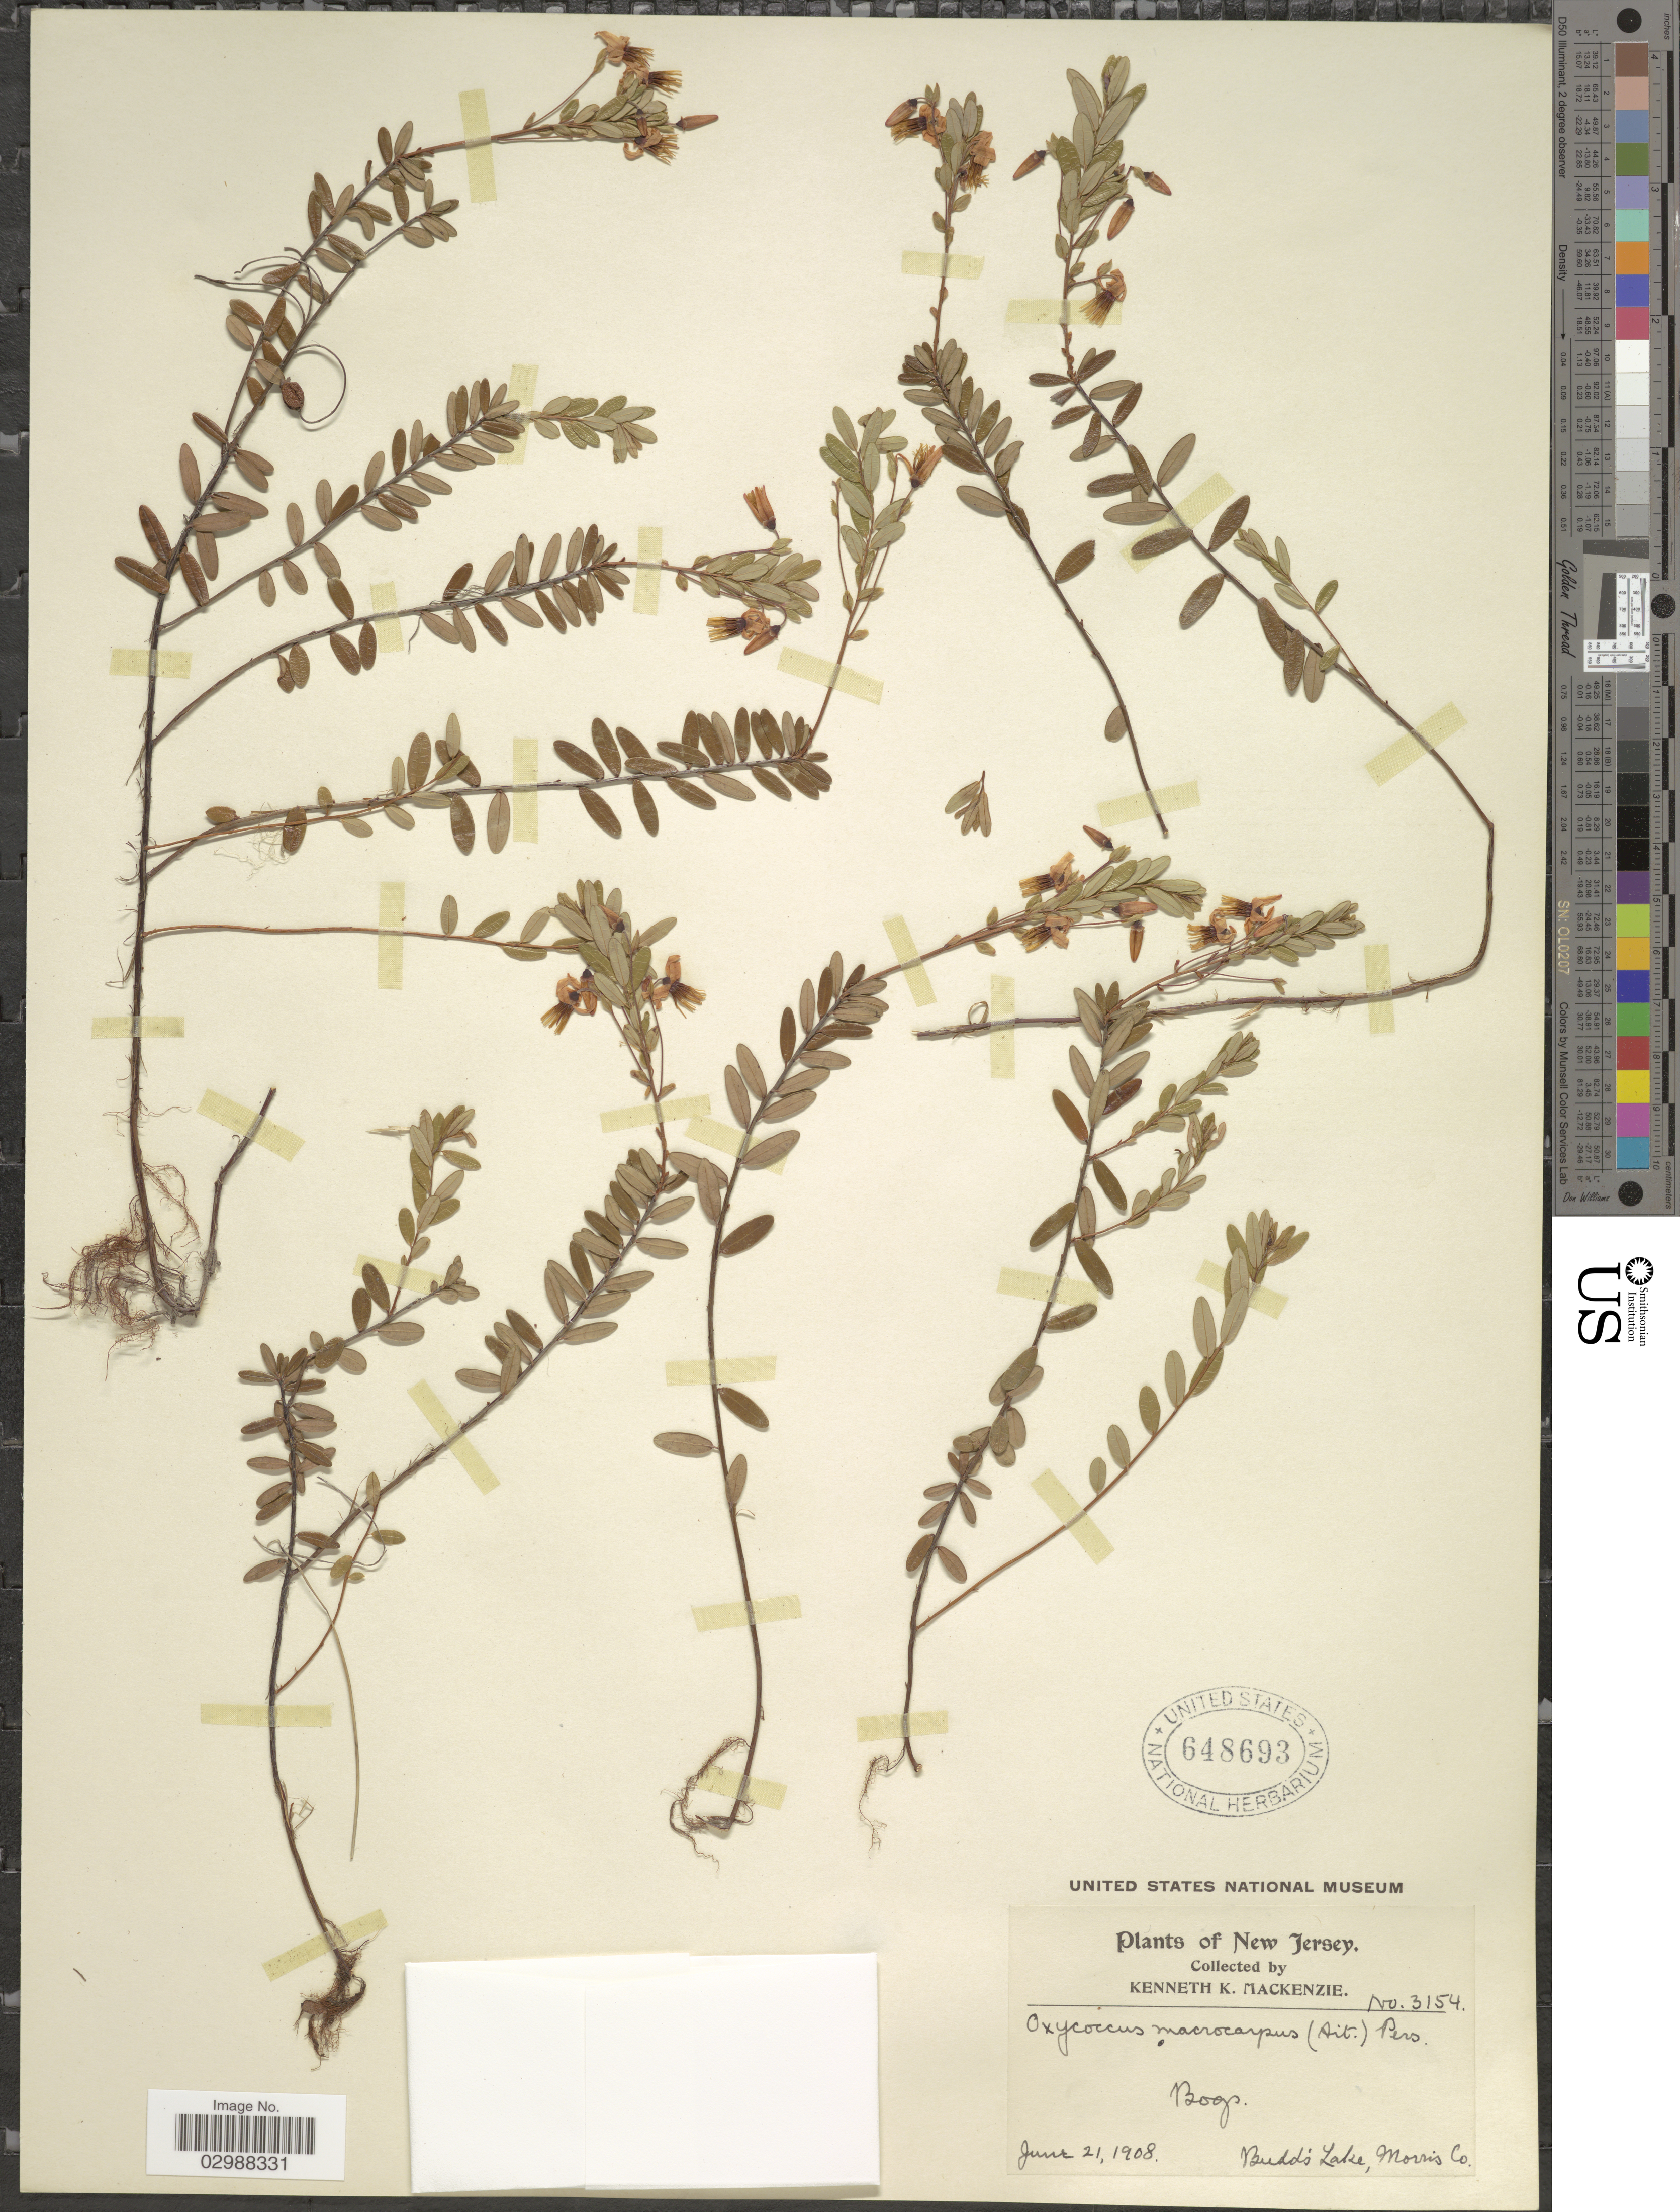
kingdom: Plantae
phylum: Tracheophyta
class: Magnoliopsida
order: Ericales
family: Ericaceae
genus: Vaccinium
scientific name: Vaccinium macrocarpon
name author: Aiton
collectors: K. K. Mackenzie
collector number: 3154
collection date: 1908-06-21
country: United States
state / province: New Jersey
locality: Budd's Lake, Morris Co.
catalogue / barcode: US 648693